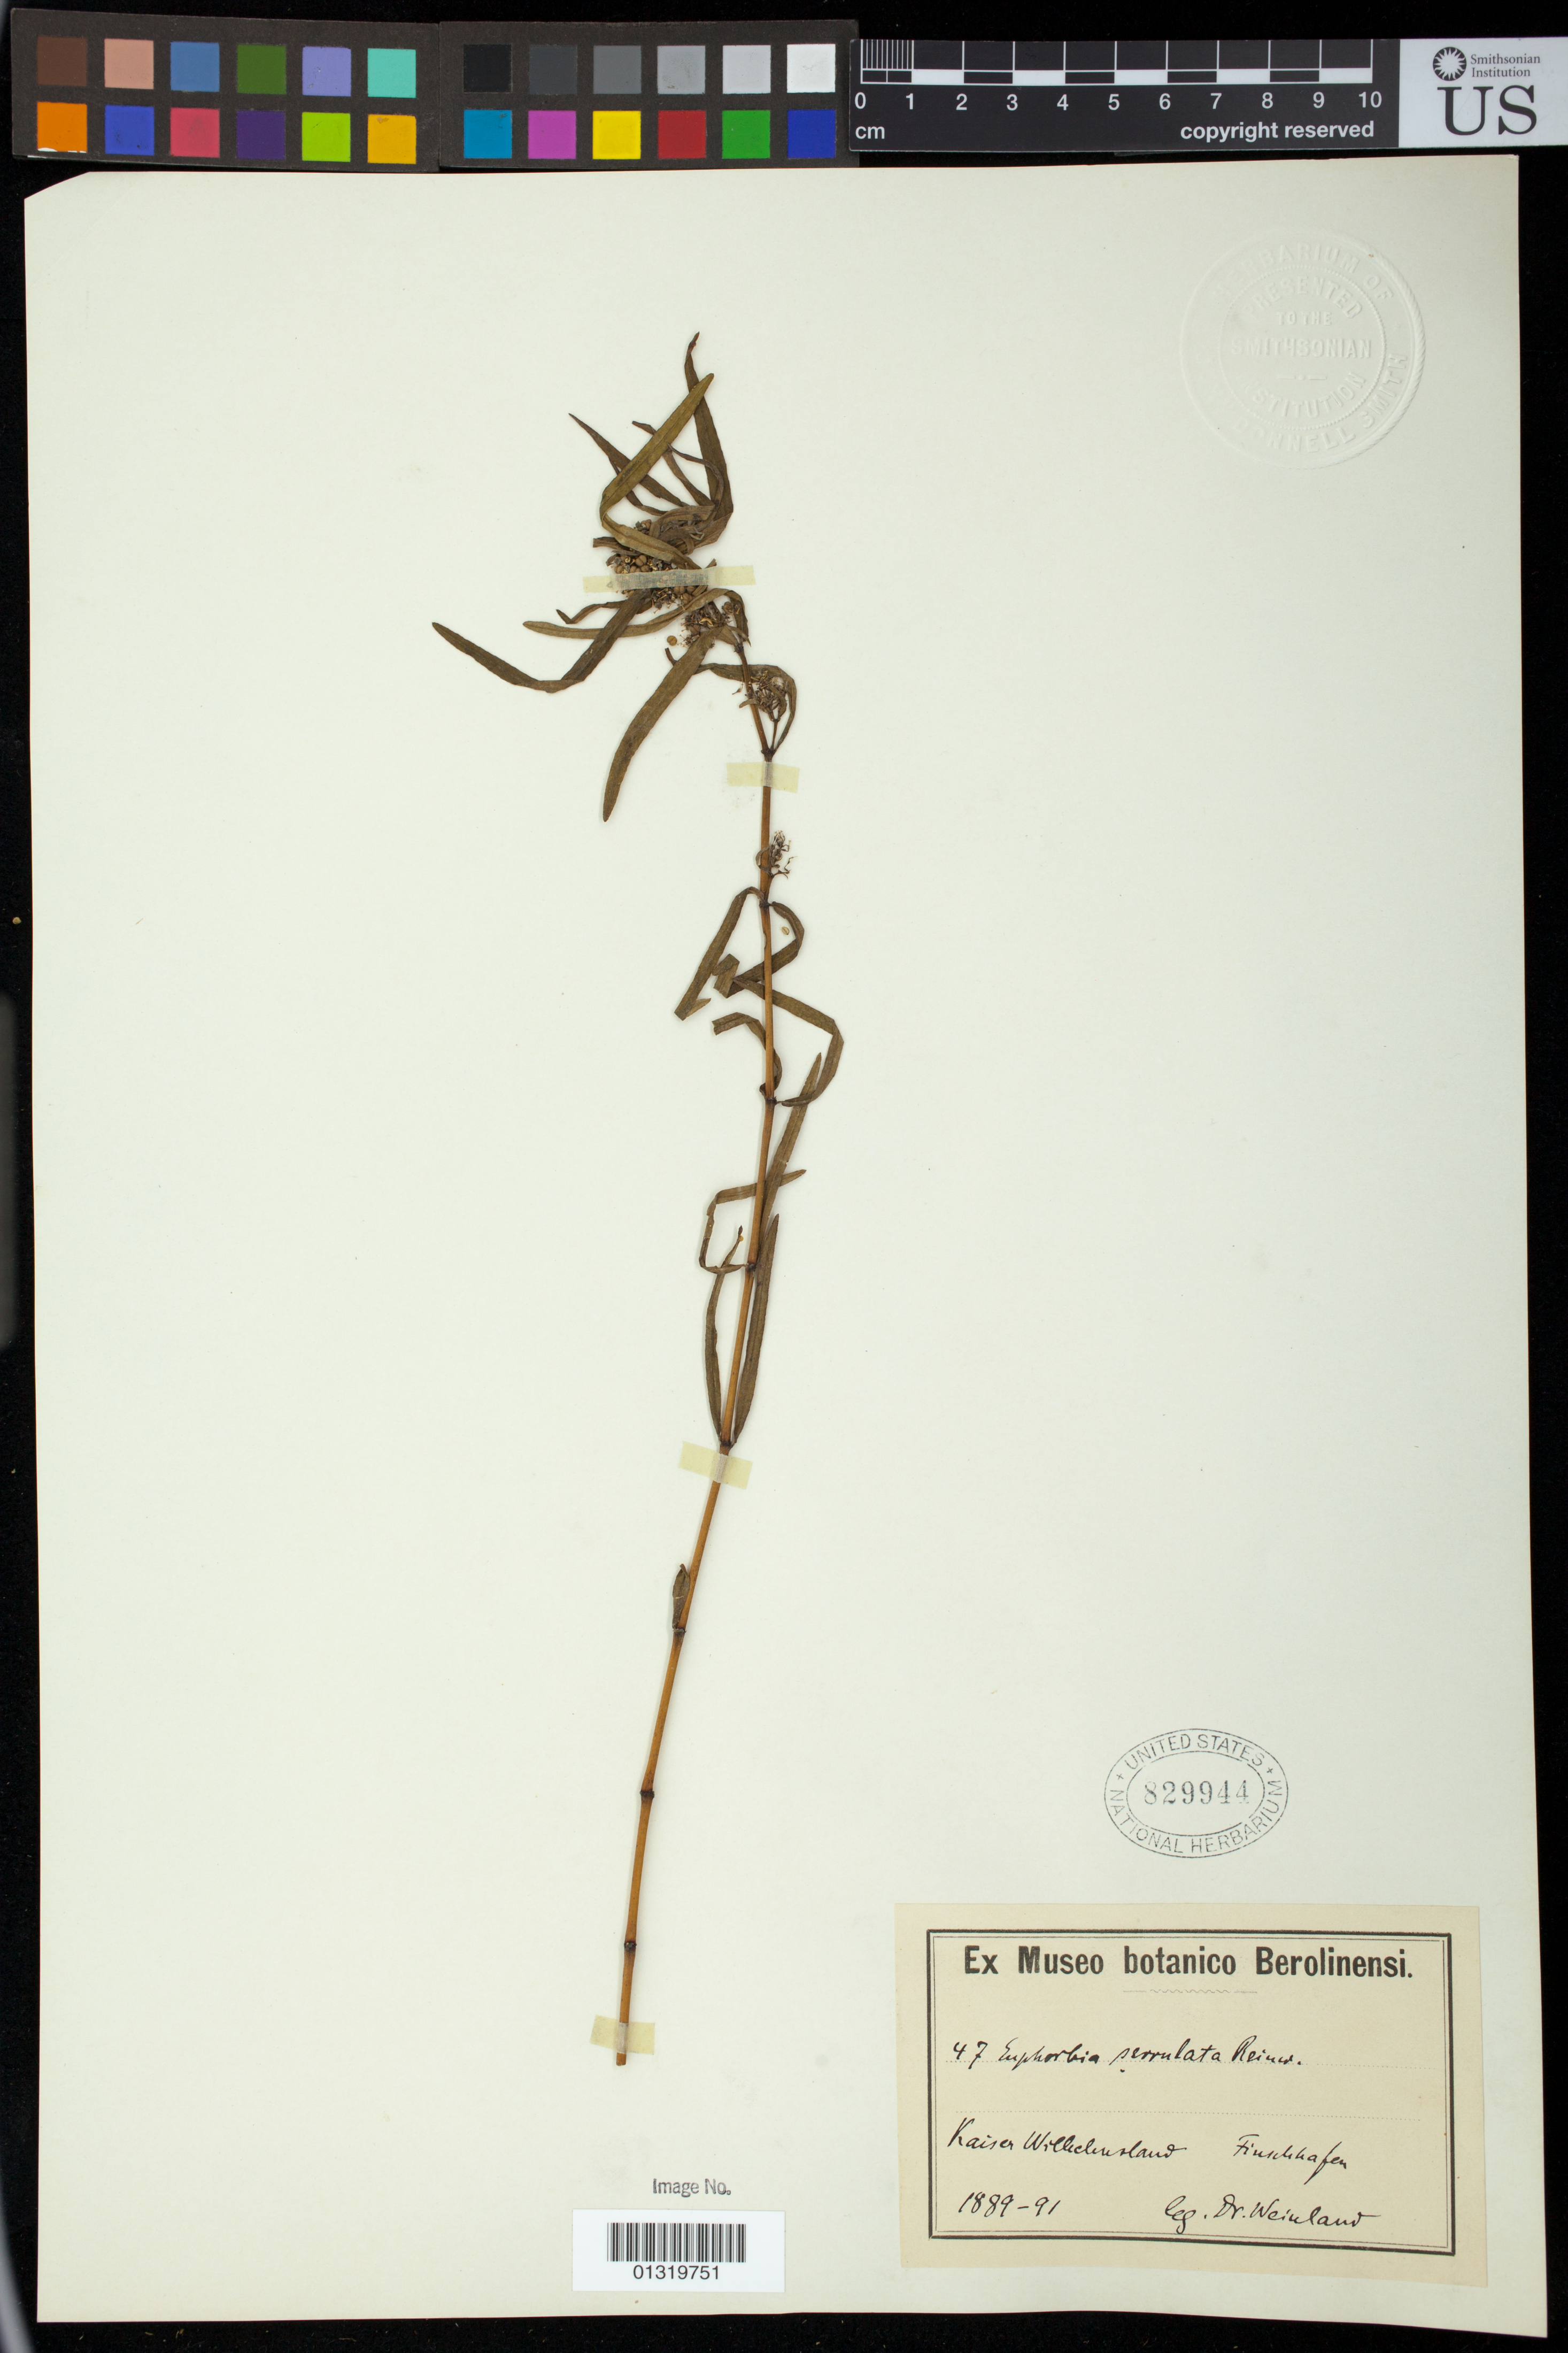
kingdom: Plantae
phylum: Tracheophyta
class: Magnoliopsida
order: Malpighiales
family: Euphorbiaceae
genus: Euphorbia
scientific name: Euphorbia bifida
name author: Hook. & Arn.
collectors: K. Weinland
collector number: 47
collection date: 1889/1891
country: Papua New Guinea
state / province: Morobe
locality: Kaiser Wilhelmsland Finschhafen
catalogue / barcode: US 829944